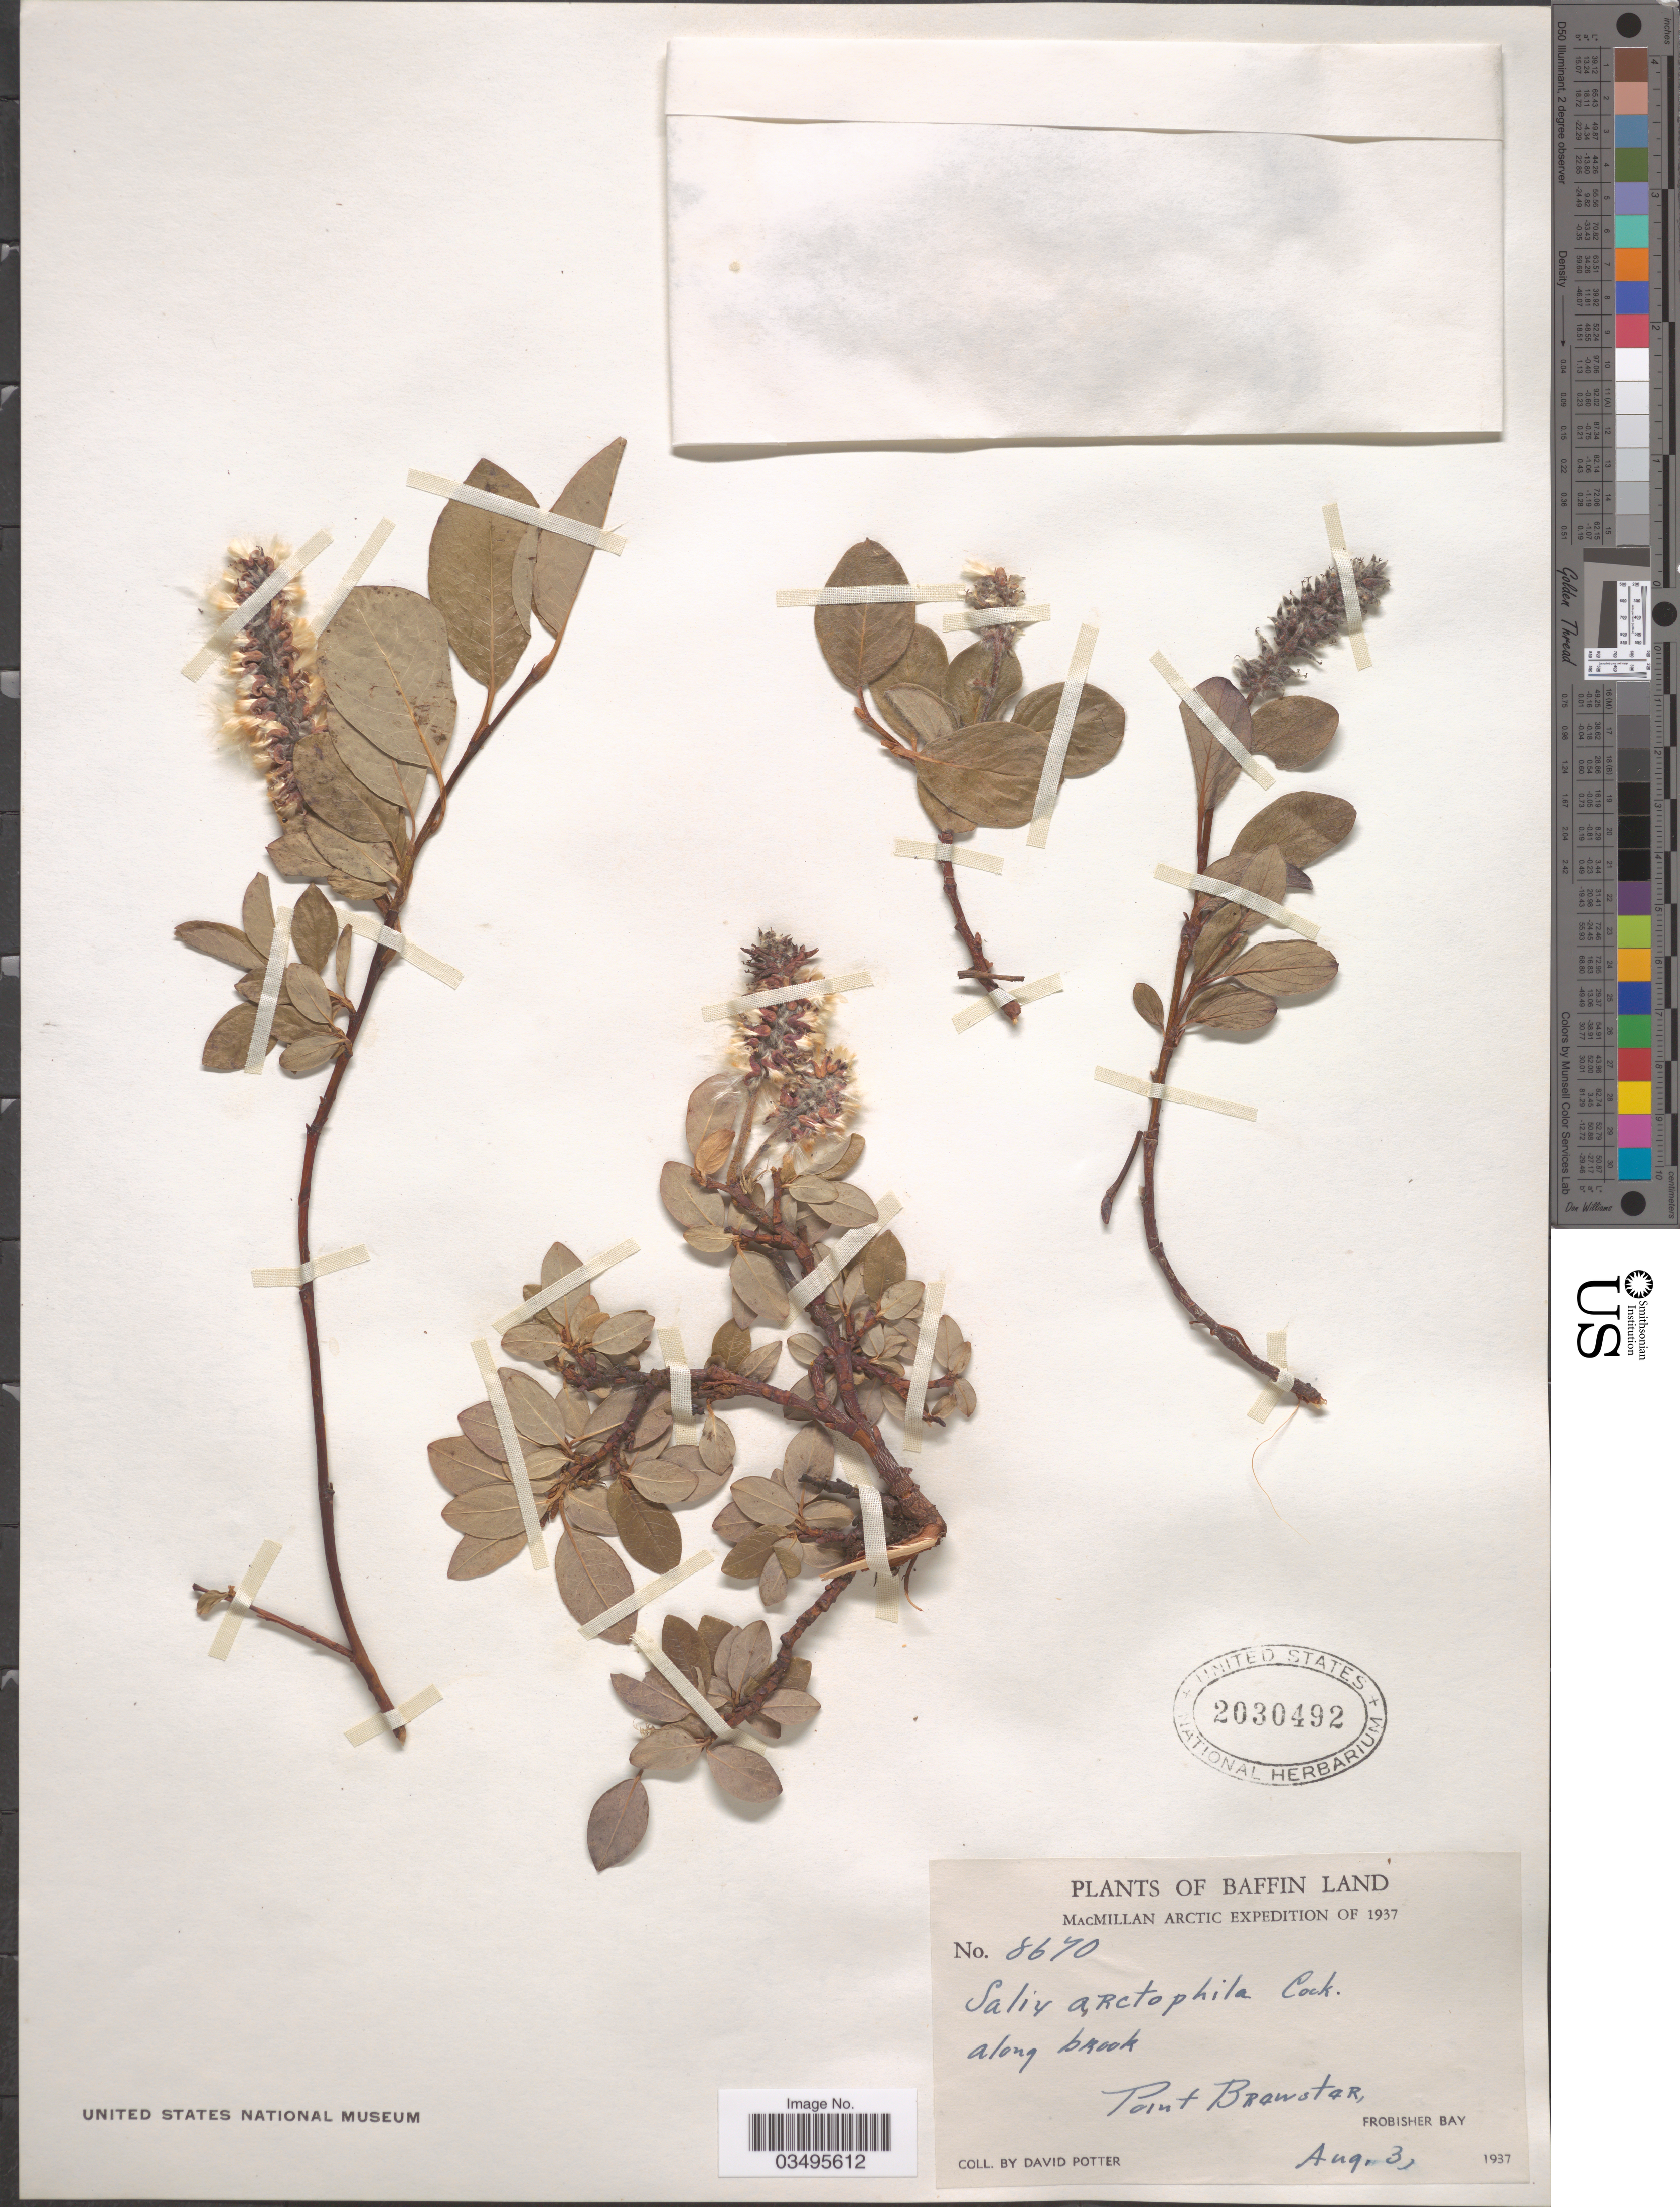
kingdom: Plantae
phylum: Tracheophyta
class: Magnoliopsida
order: Malpighiales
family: Salicaceae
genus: Salix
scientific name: Salix arctophila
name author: Cockerell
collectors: D. Potter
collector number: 8670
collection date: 1937-08-03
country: Canada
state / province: Nunavut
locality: Baffin Land. Along brook. Point Brewster, Frobisher Bay.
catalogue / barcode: US 2030492